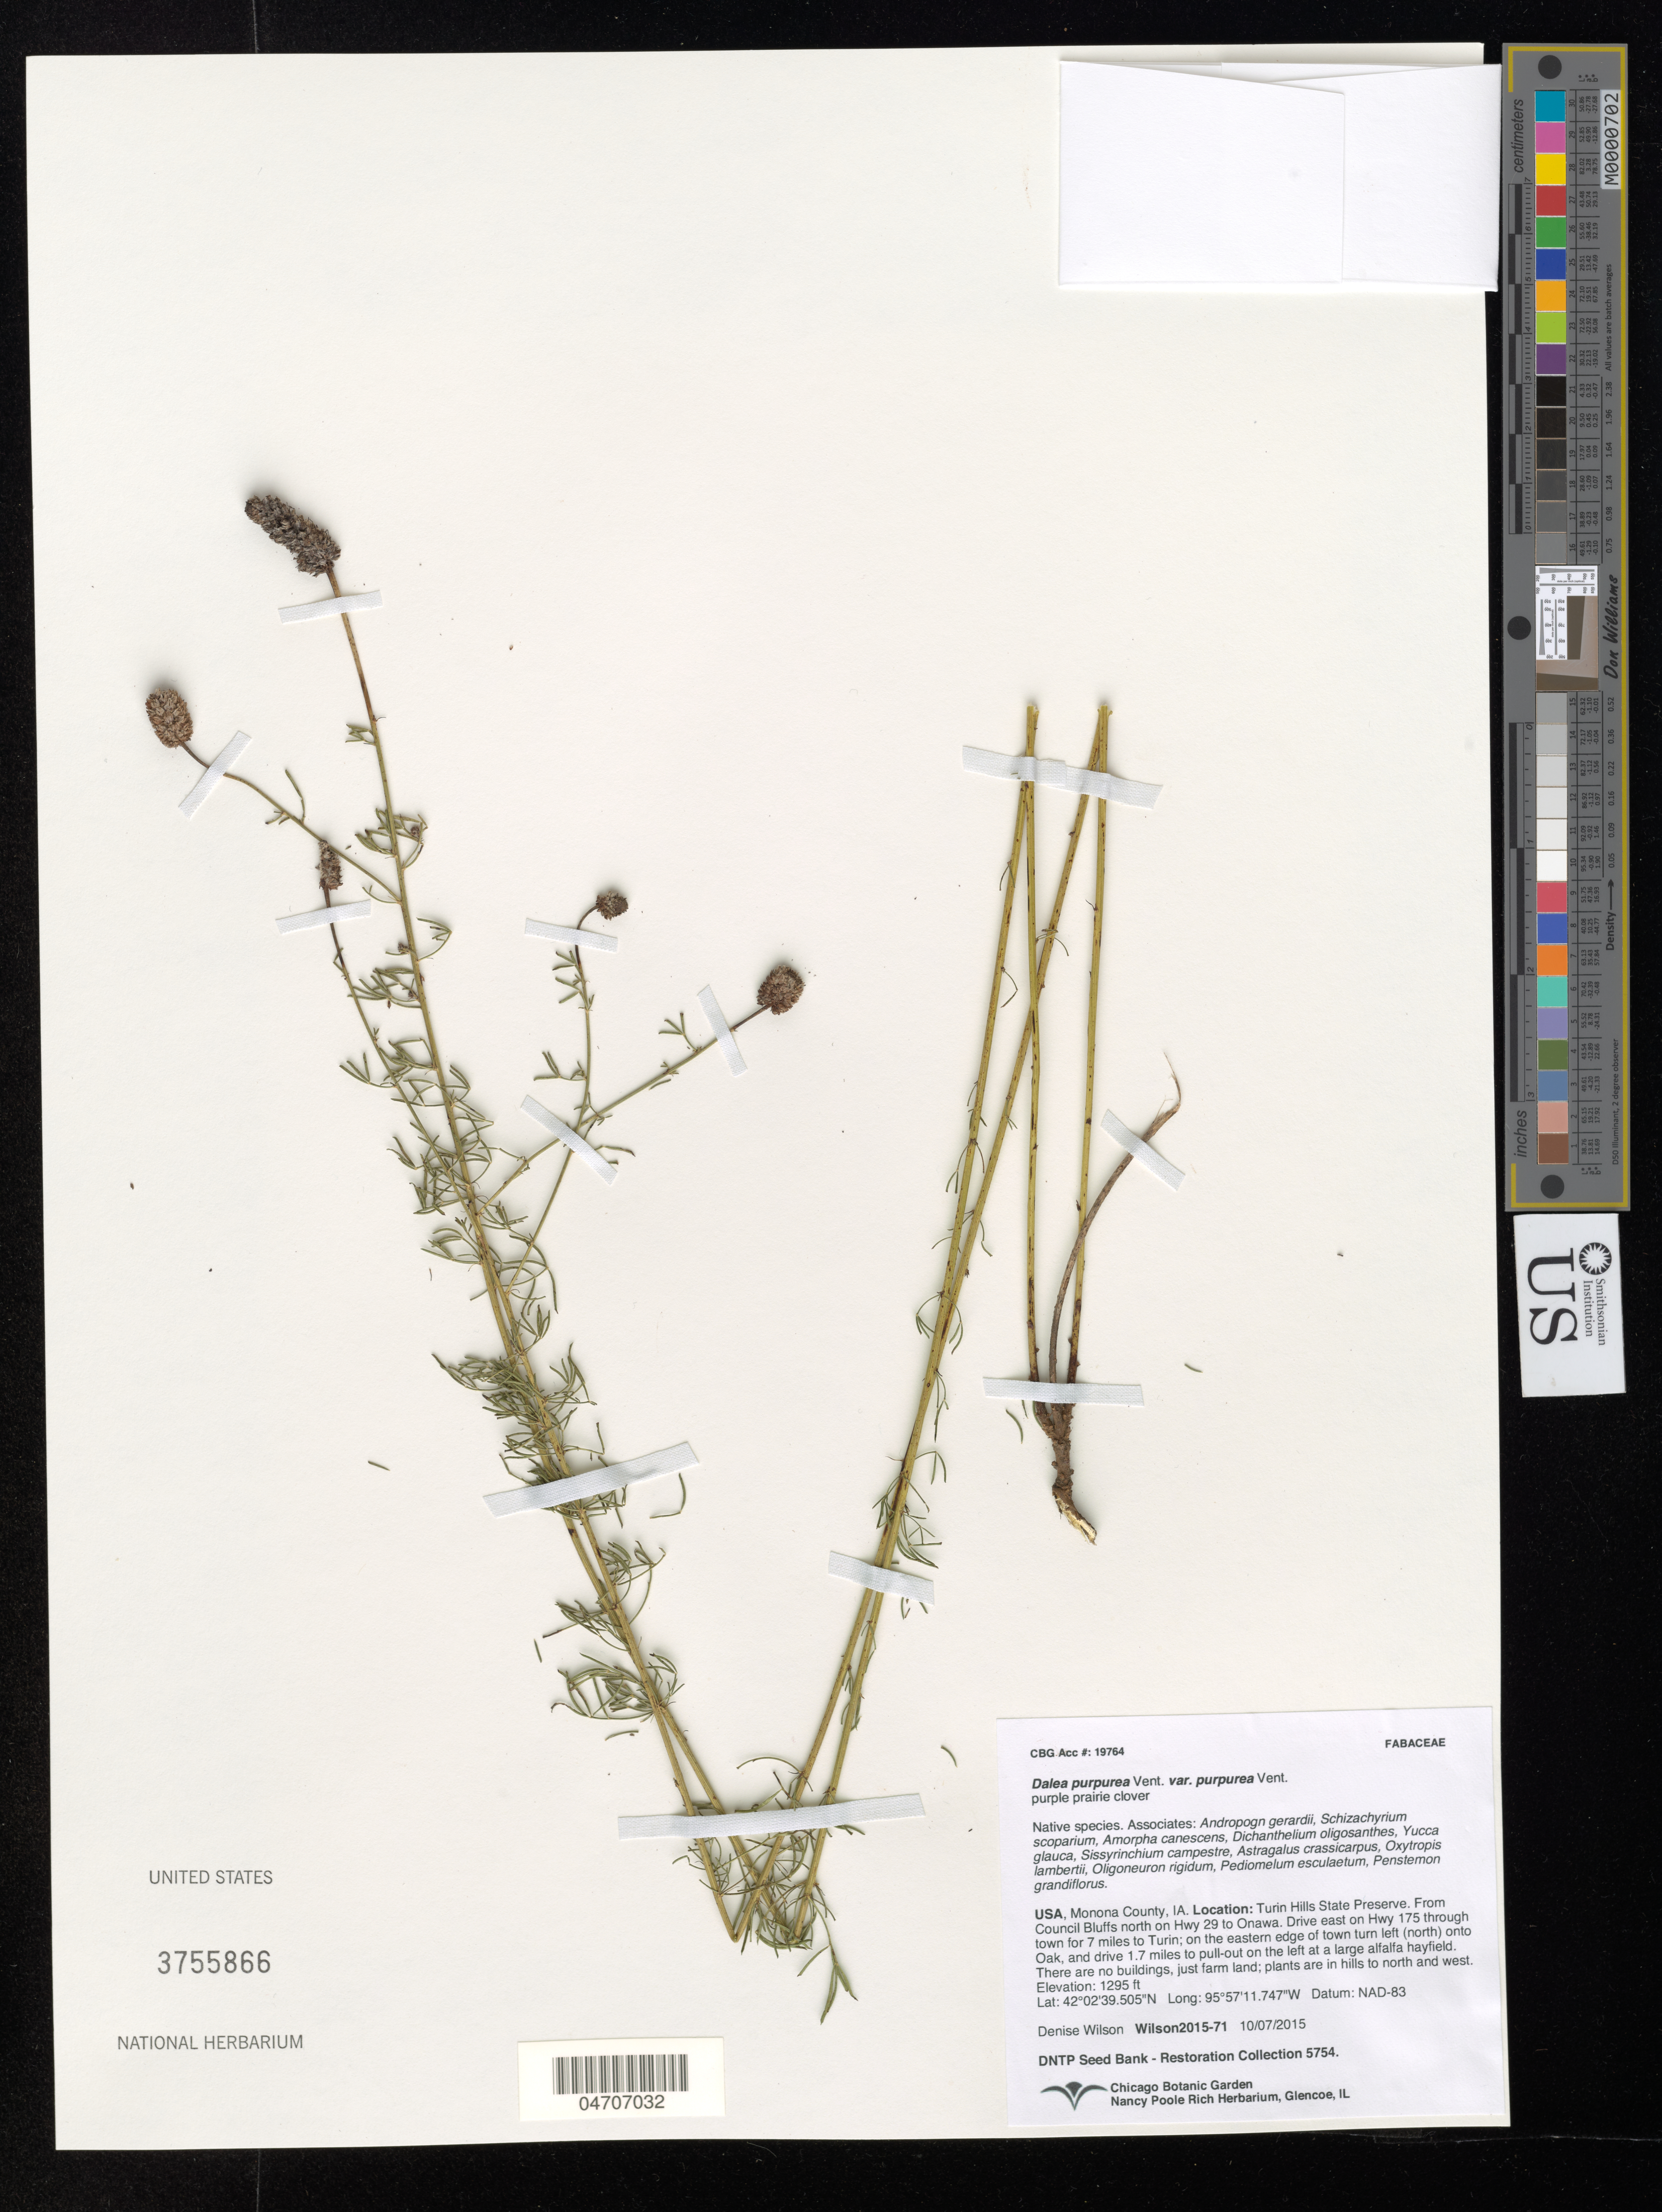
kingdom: Plantae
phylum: Tracheophyta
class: Magnoliopsida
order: Fabales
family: Fabaceae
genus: Dalea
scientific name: Dalea purpurea var. purpurea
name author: Vent.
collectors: D. Wilson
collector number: Wilson2015-71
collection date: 2015-10-07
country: United States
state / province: Iowa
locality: Monona County. Turin Hills State Preserve. From Council Bluffs north on Hwy 29 to Onawa. Drive east on Hwy 175 through town for 7 miles to Turin; on the eastern edge of town turn left (north) onto Oak, and drive 1.7 miles to pull-out on the left at a large alfalfa hayfield. There are no buildings, just farm land; plants are in hills to north and west.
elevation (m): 395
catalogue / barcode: US 3755866